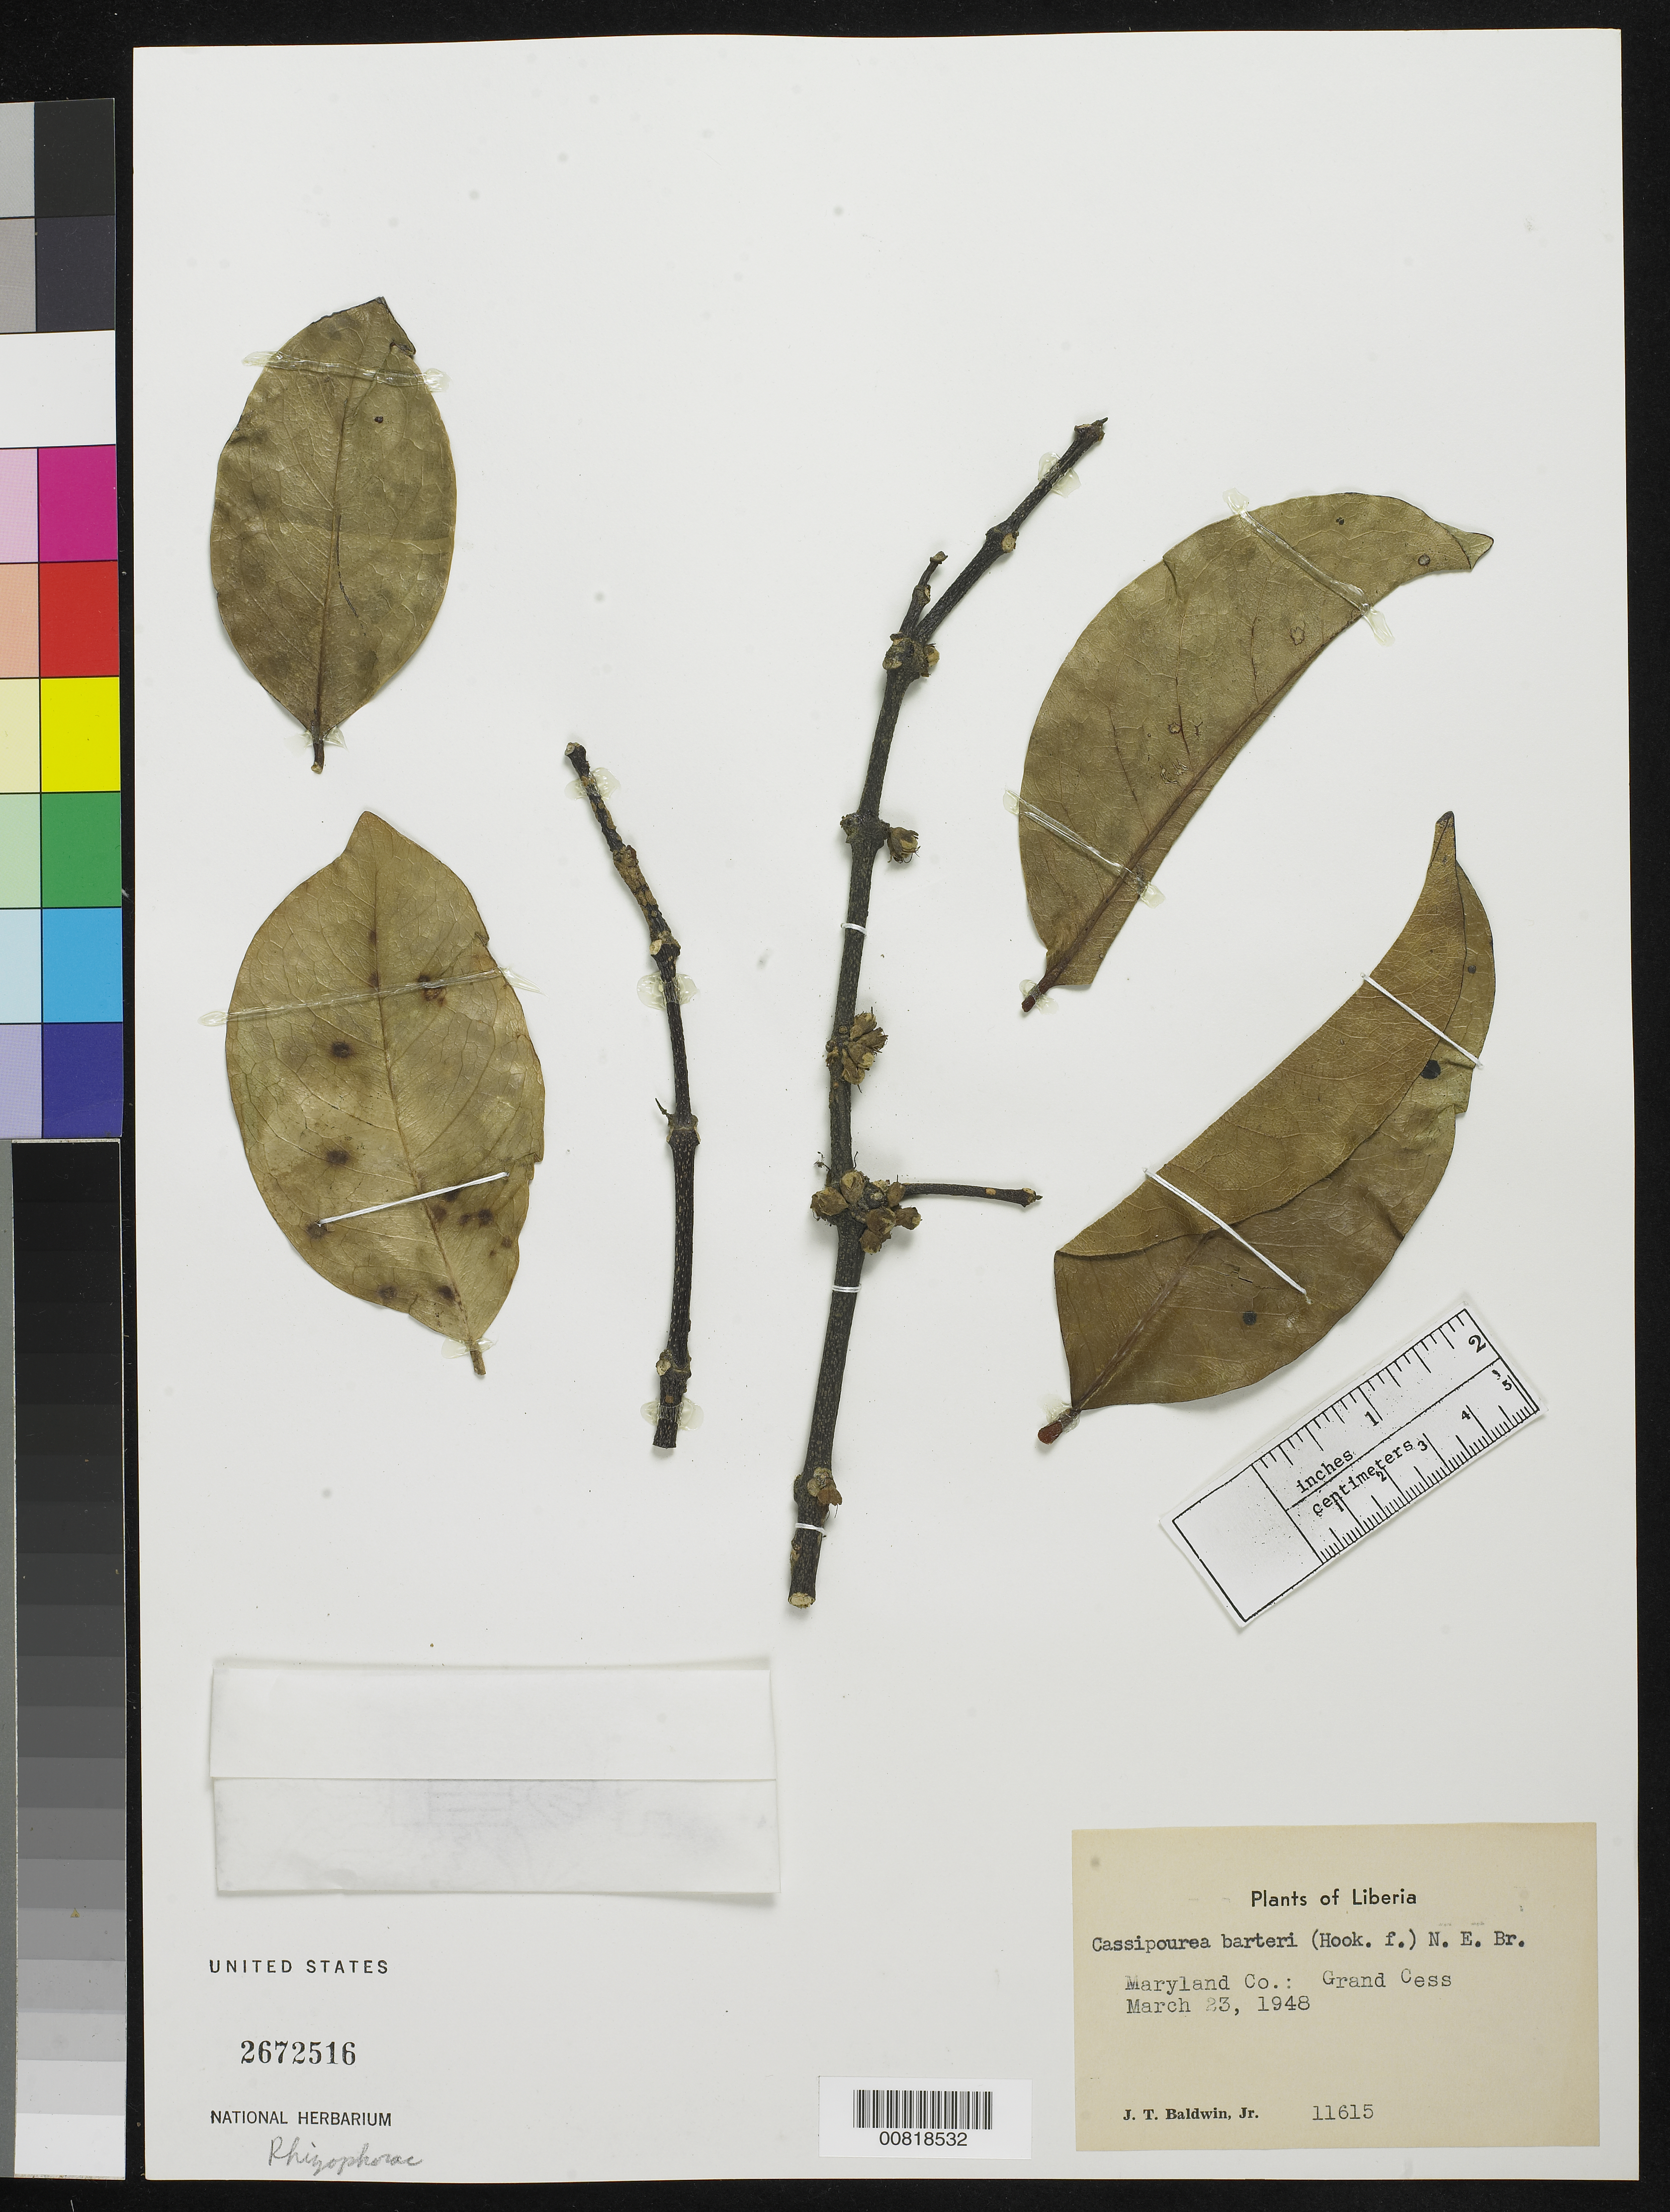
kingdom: Plantae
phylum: Tracheophyta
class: Magnoliopsida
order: Malpighiales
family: Rhizophoraceae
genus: Cassipourea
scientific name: Cassipourea barteri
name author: (Hook. f.) N.E. Br.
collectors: J. T. Baldwin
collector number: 11615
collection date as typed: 23 Mar 1948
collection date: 1948-03-23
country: Liberia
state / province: Maryland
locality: Grand Cess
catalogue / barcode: US 2672516